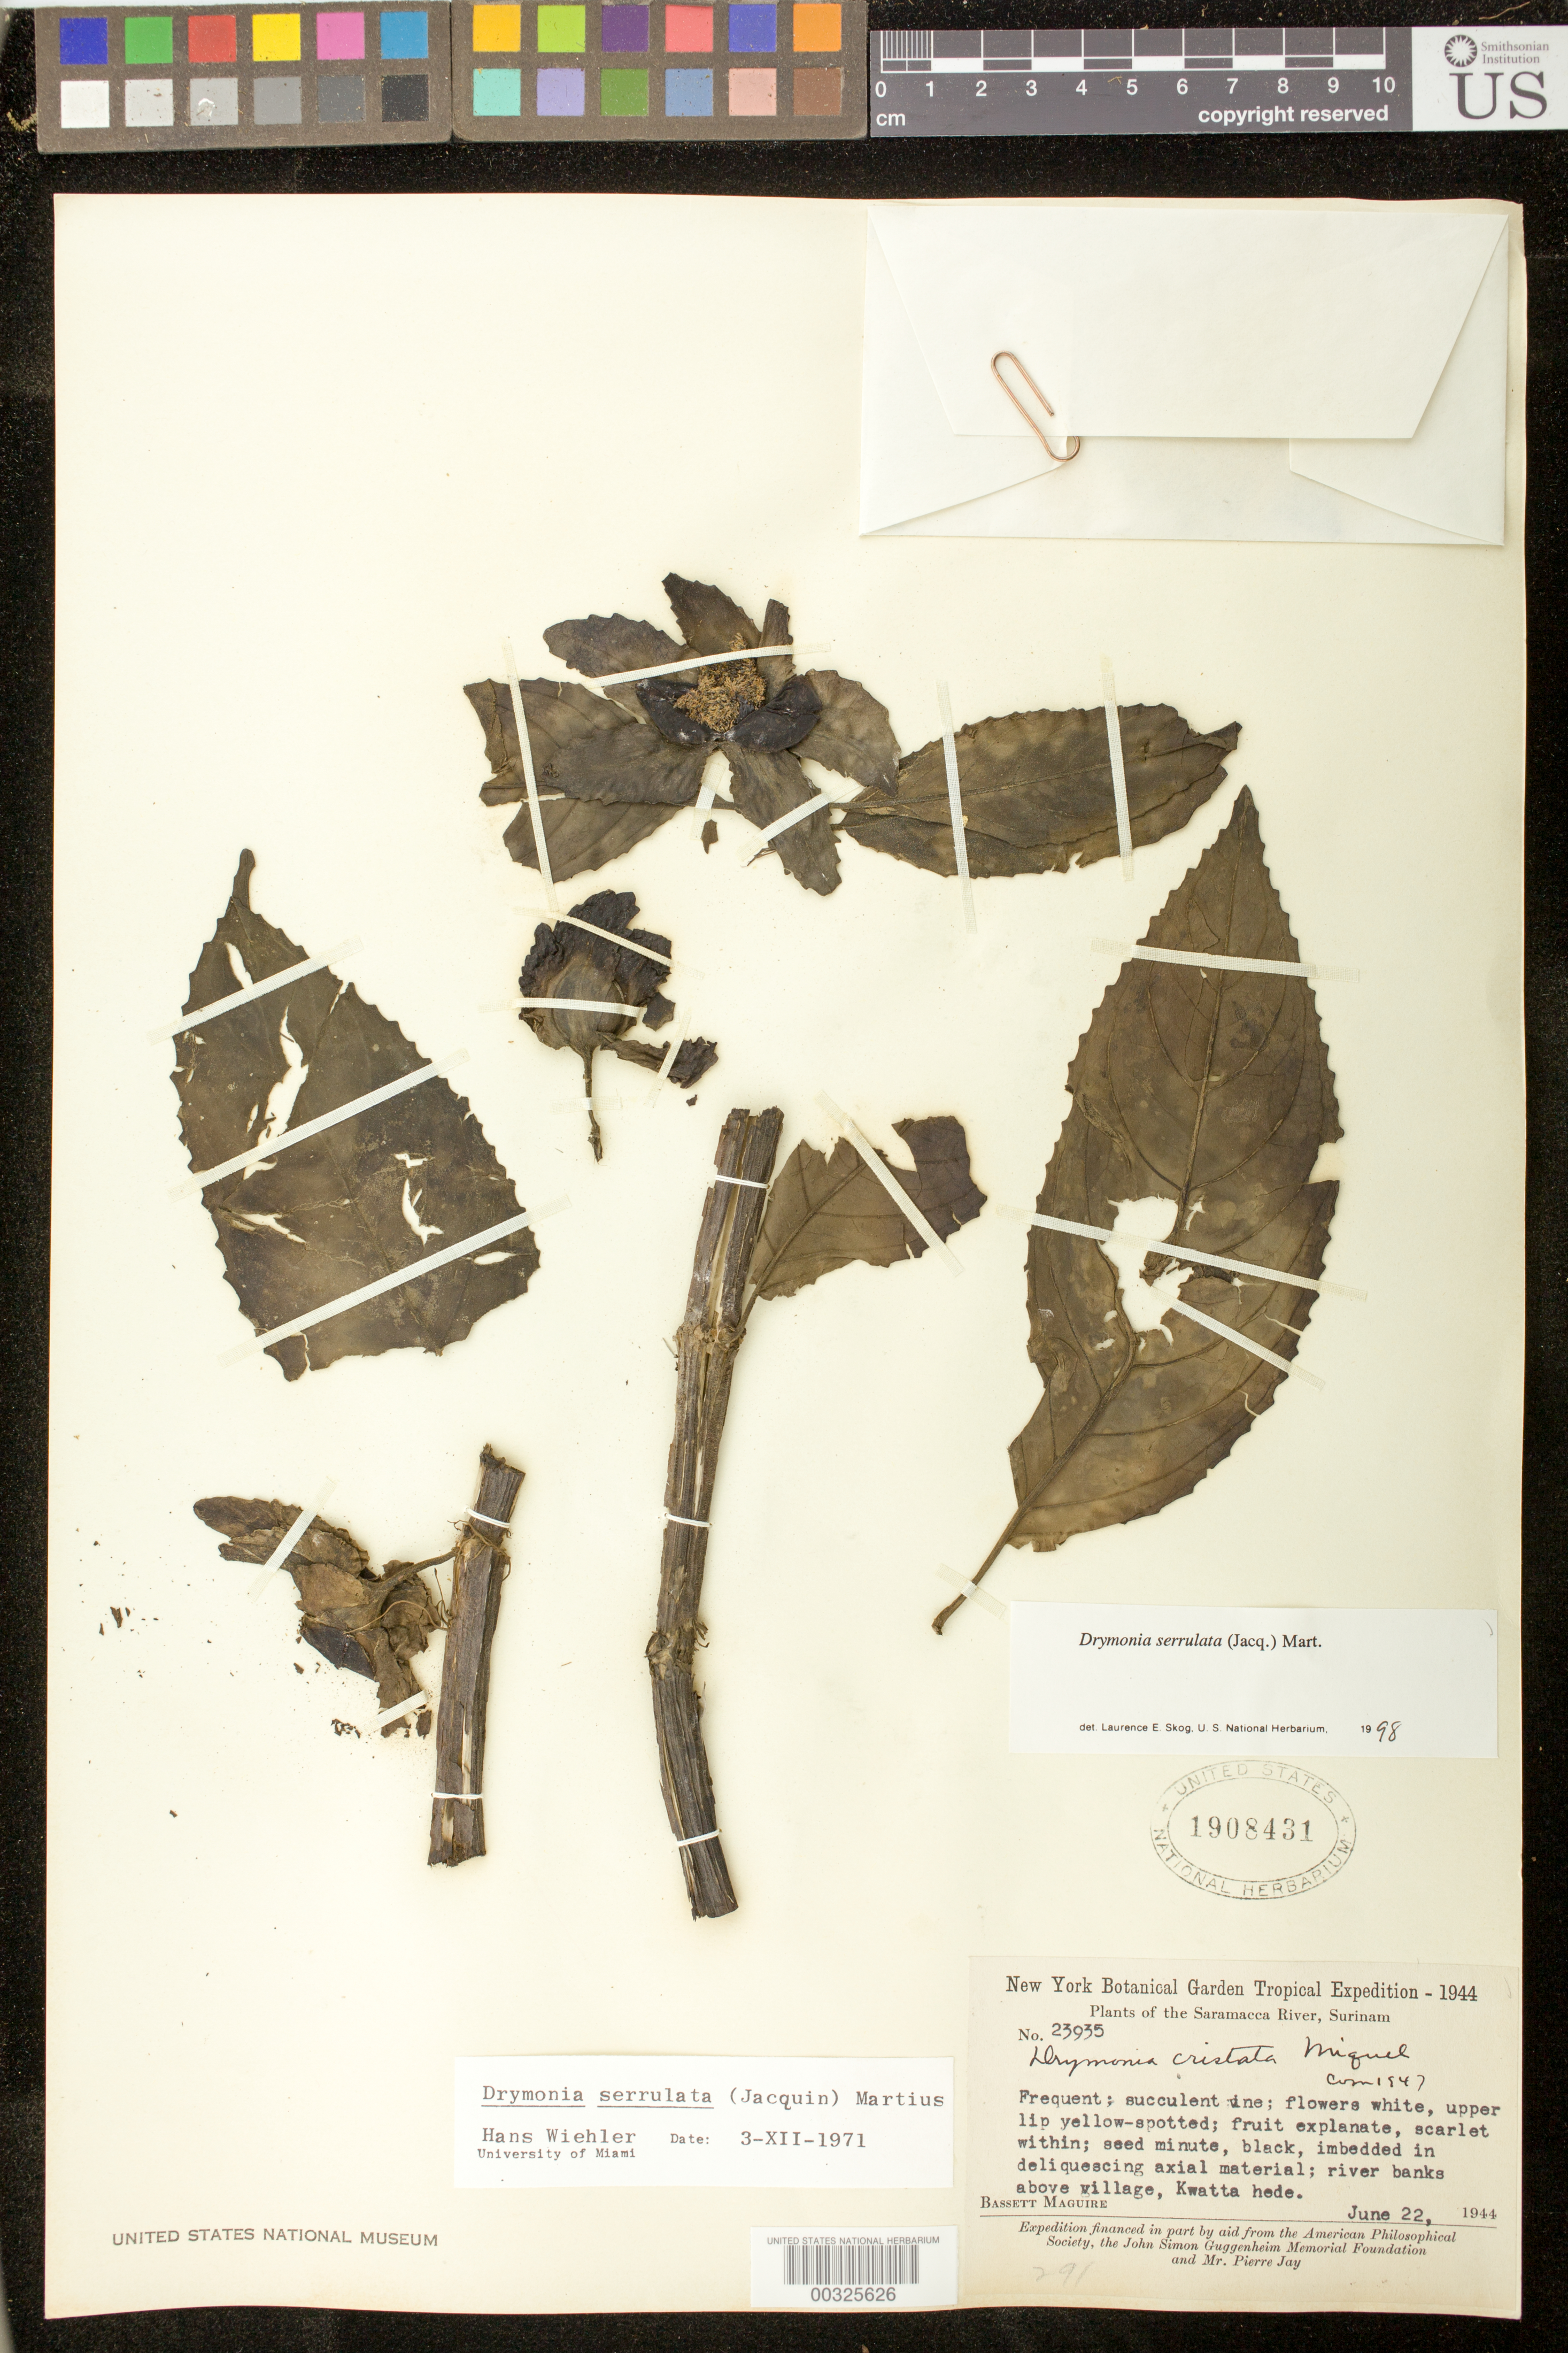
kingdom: Plantae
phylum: Tracheophyta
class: Magnoliopsida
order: Lamiales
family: Gesneriaceae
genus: Drymonia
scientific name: Drymonia serrulata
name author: (Jacq.) Mart.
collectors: B. Maguire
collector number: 23935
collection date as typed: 22 Jun 1944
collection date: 1944-06-22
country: Suriname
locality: Saramacca River, above village, Kwatta Hede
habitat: River banks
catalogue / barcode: US 1908431